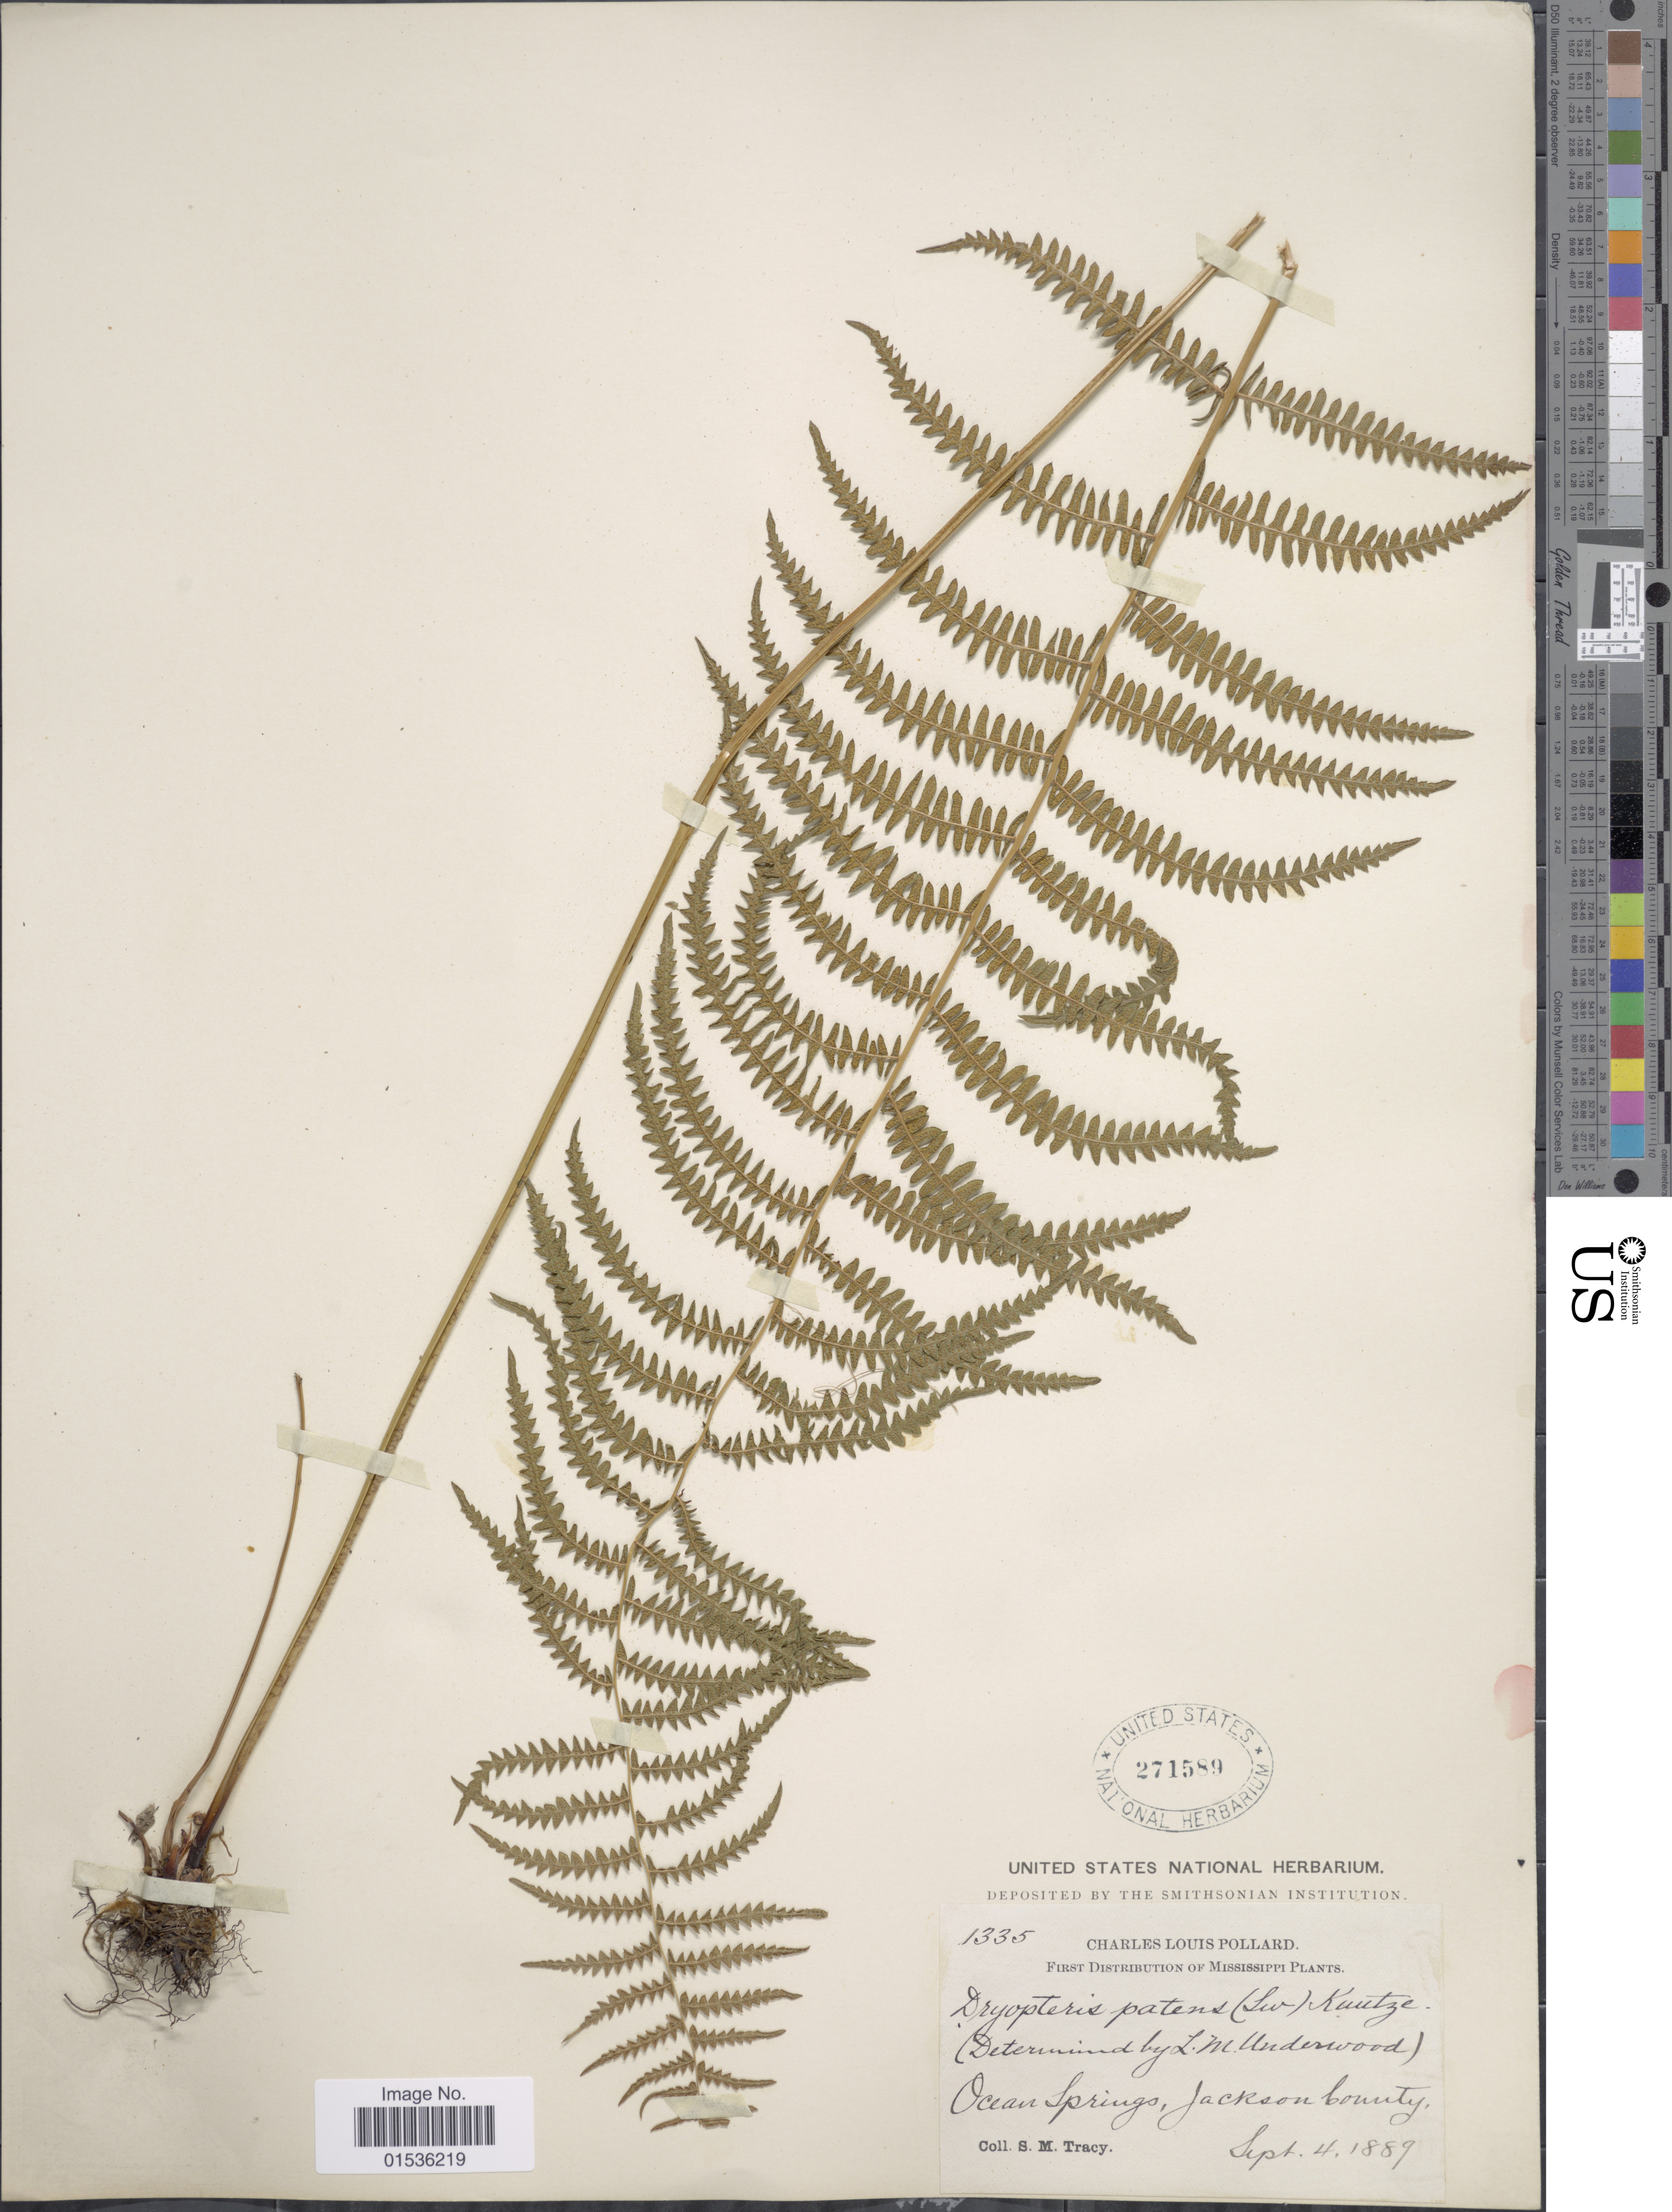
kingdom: Plantae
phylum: Tracheophyta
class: Polypodiopsida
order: Polypodiales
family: Thelypteridaceae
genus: Phegopteris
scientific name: Phegopteris connectilis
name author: (Michx.) Watt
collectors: S. M. Tracy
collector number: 1335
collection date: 1889-09-04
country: United States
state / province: Mississippi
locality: Mississippi, Ocean Spring, Jackson County.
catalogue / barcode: US 271589